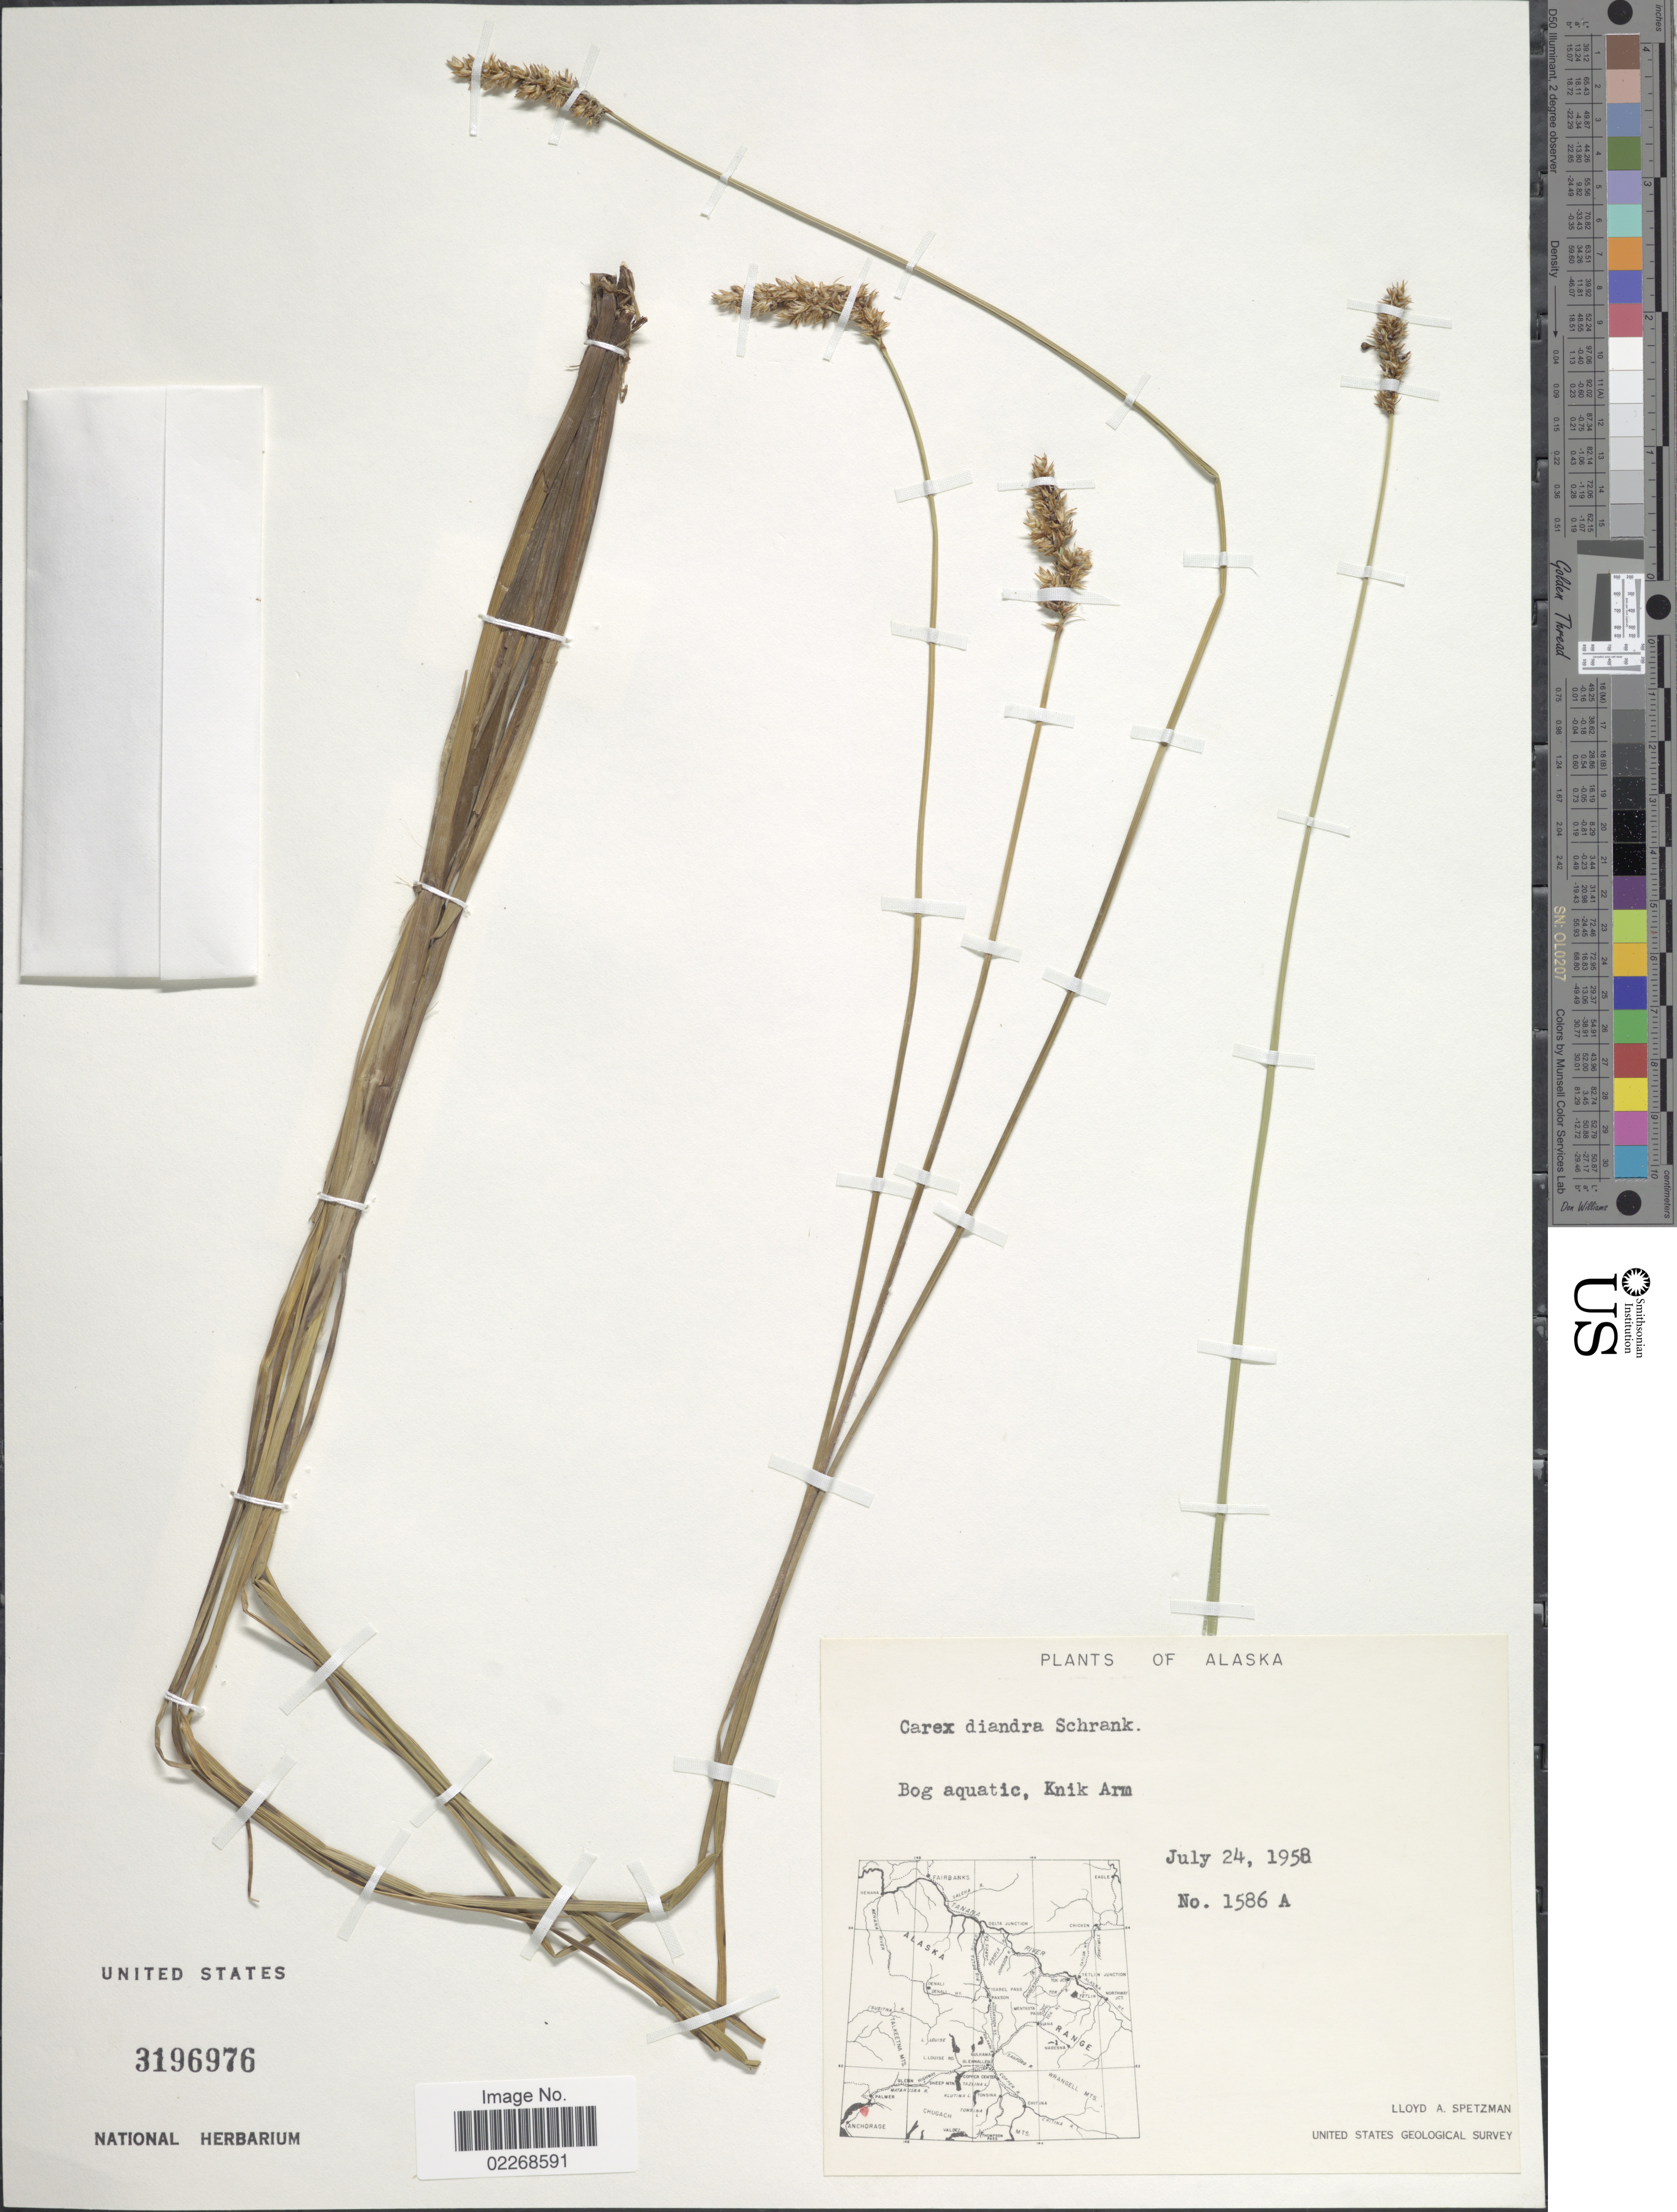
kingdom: Plantae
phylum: Tracheophyta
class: Liliopsida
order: Poales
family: Cyperaceae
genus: Carex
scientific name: Carex diandra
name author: Schrank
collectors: L. Spetzman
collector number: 1586A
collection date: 1958-07-24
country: United States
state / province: Alaska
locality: Bog aquatic, Knik Arm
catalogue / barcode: US 3196976